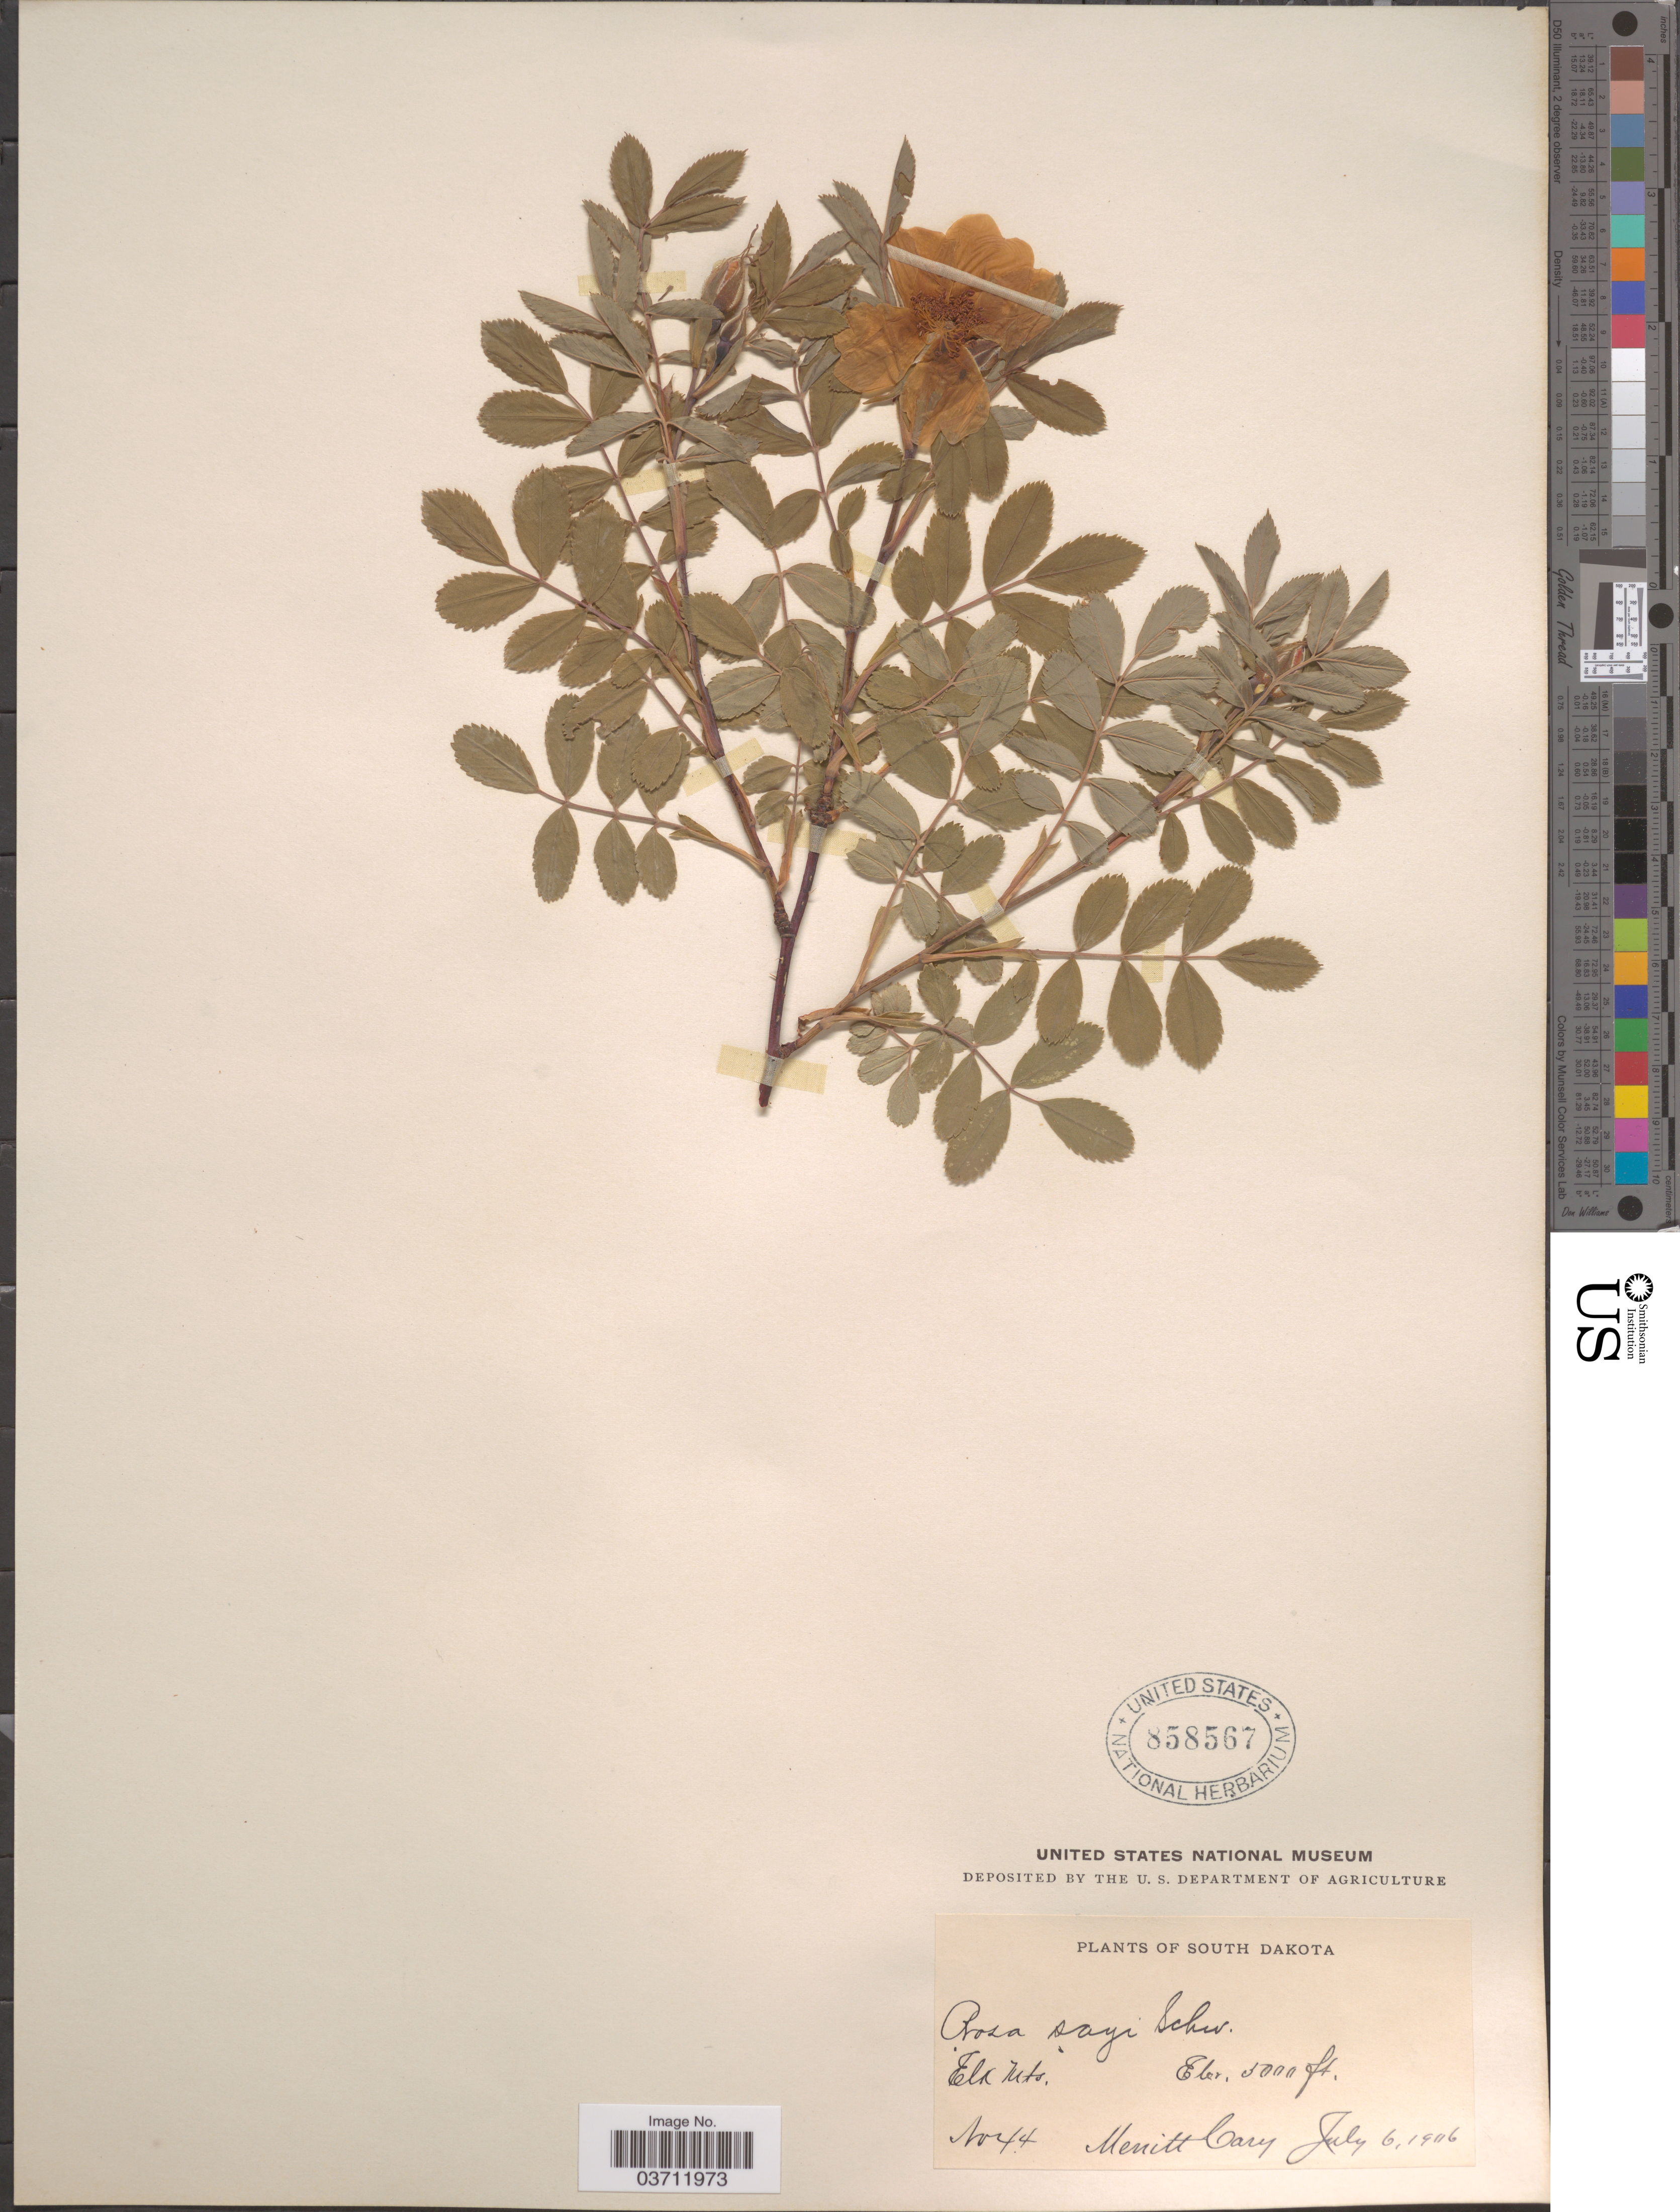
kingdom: Plantae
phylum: Tracheophyta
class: Magnoliopsida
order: Rosales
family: Rosaceae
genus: Rosa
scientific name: Rosa sayi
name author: Schwein.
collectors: C. Merritt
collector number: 44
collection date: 1906-07-06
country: United States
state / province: South Dakota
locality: Elk Mts.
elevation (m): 1524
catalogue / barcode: US 858567